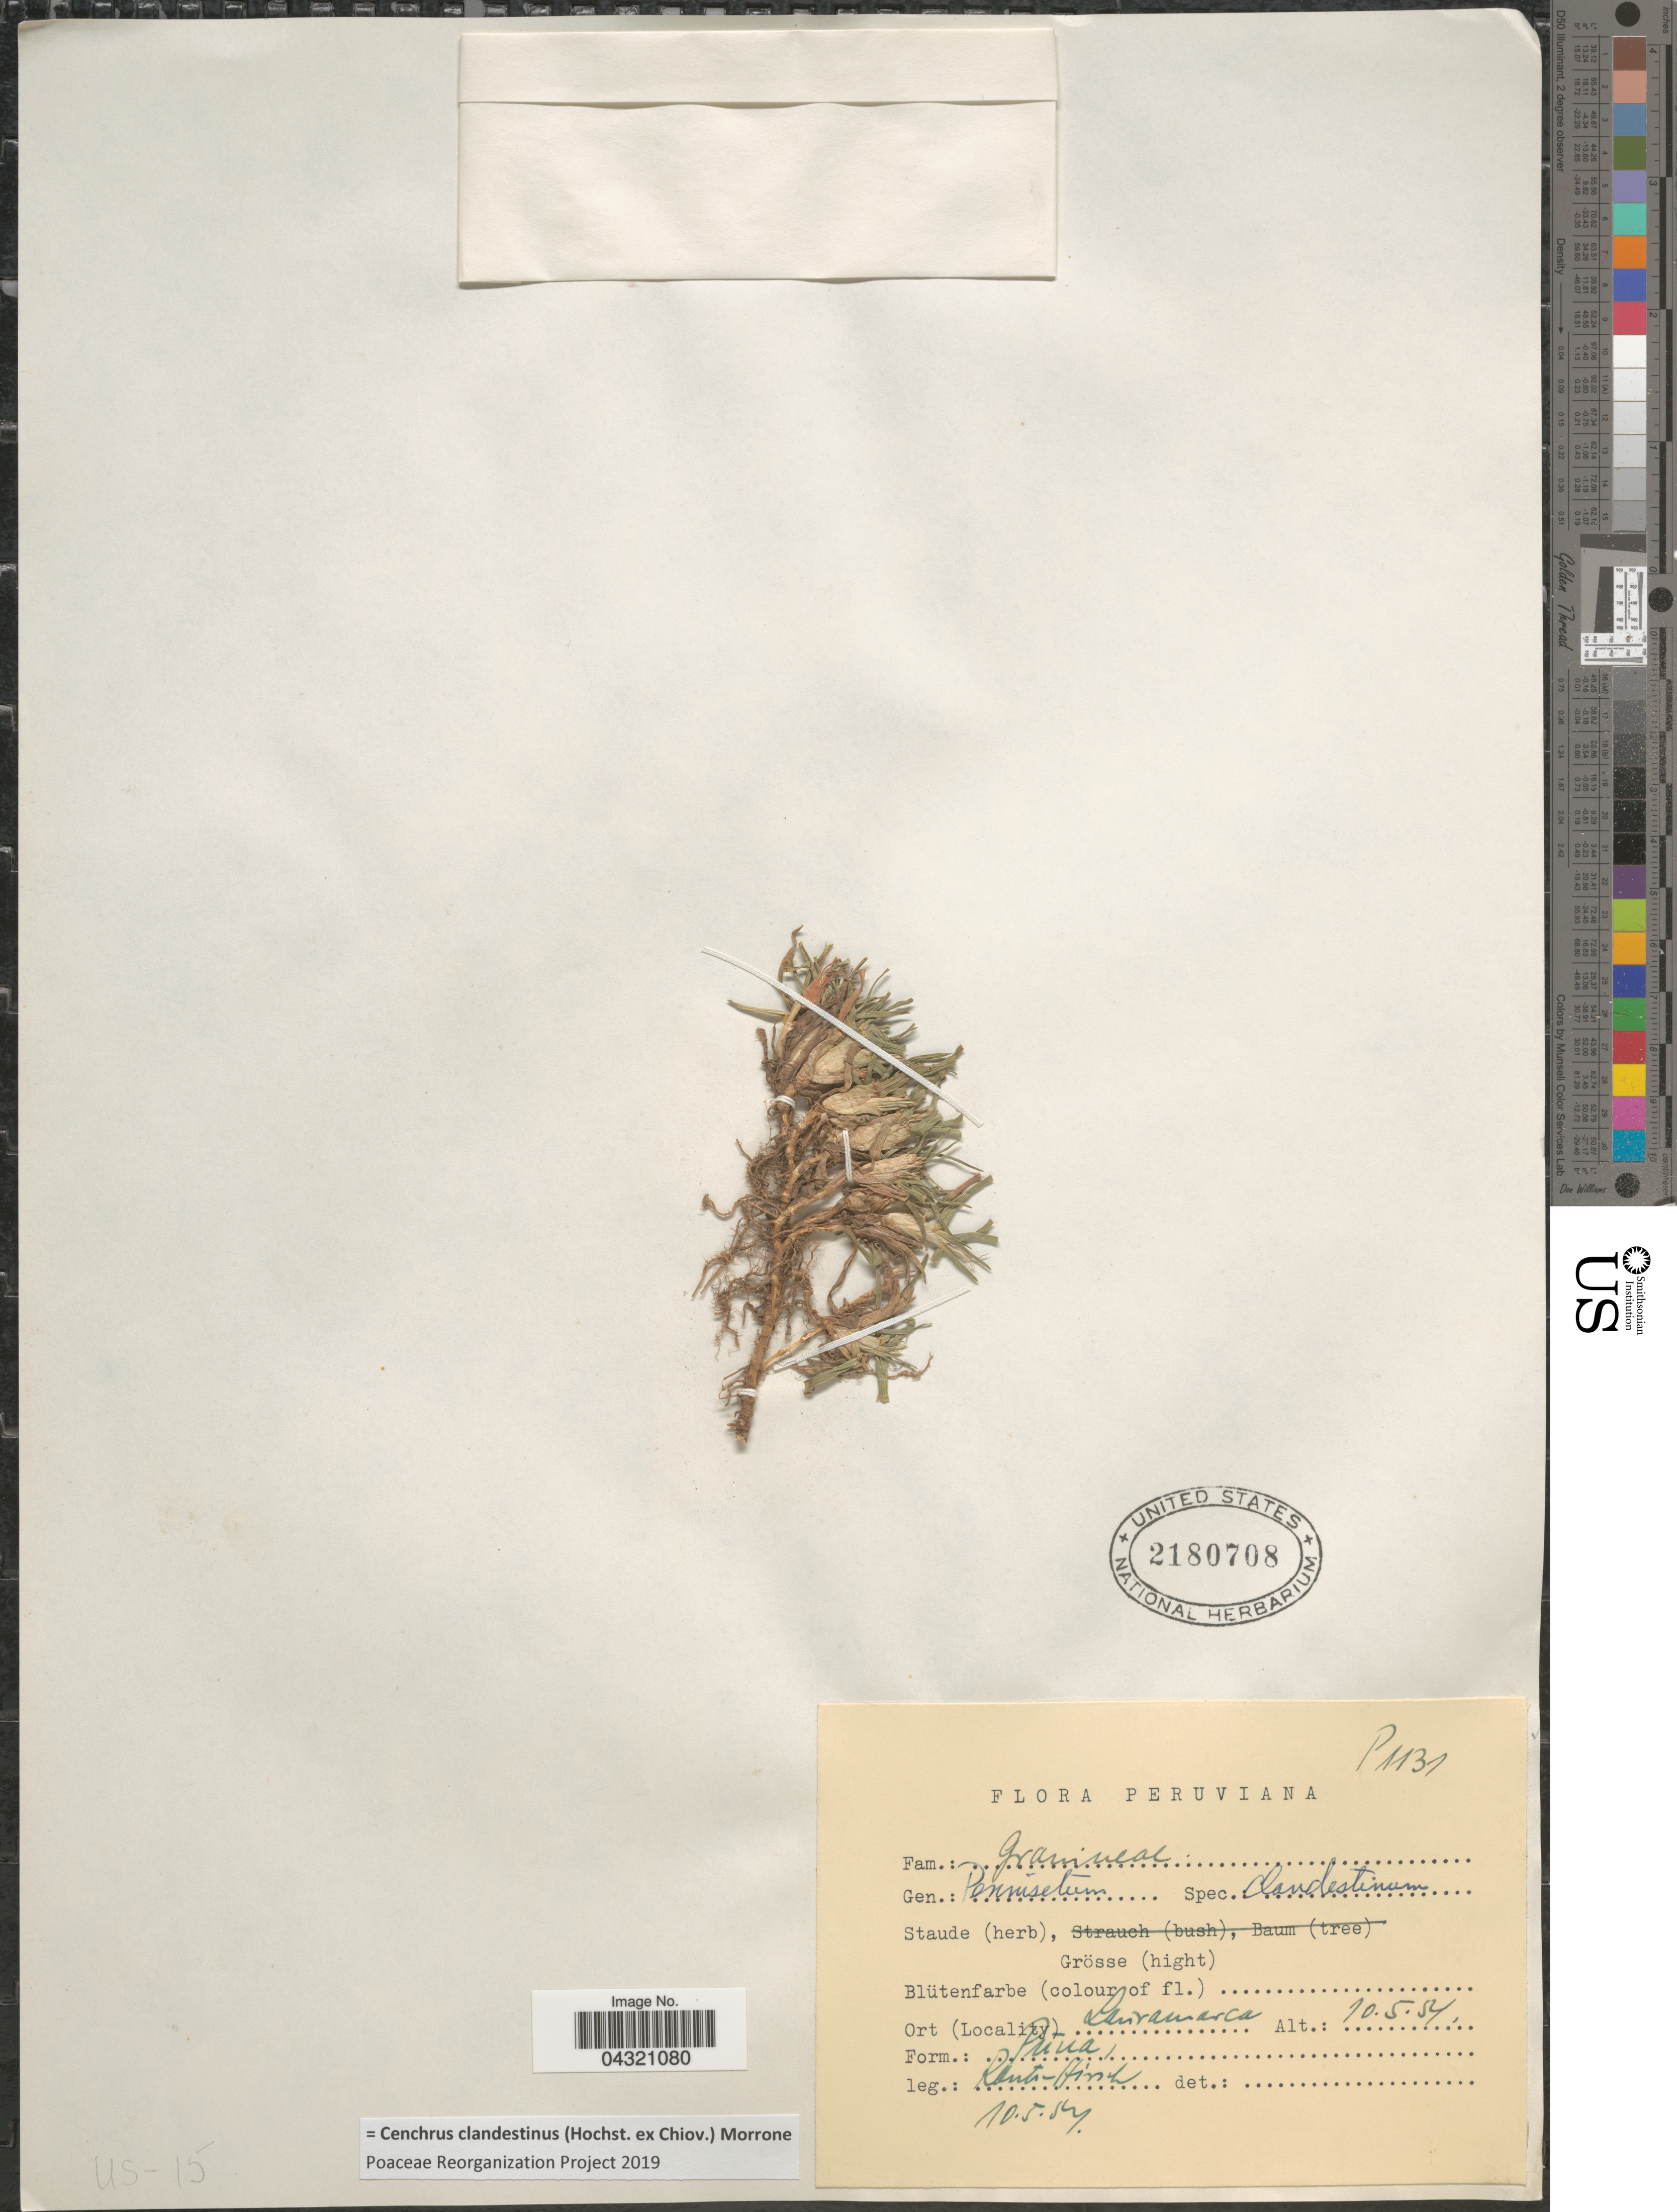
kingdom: Plantae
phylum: Tracheophyta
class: Liliopsida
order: Poales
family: Poaceae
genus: Cenchrus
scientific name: Cenchrus clandestinus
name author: (Hochst. & Chiov.) Morrone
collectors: W. Rauh & G. Hirsch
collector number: P1131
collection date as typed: Transcribed d/m/y: 10/5/54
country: Peru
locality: Lauramarca.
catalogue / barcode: US 2180708